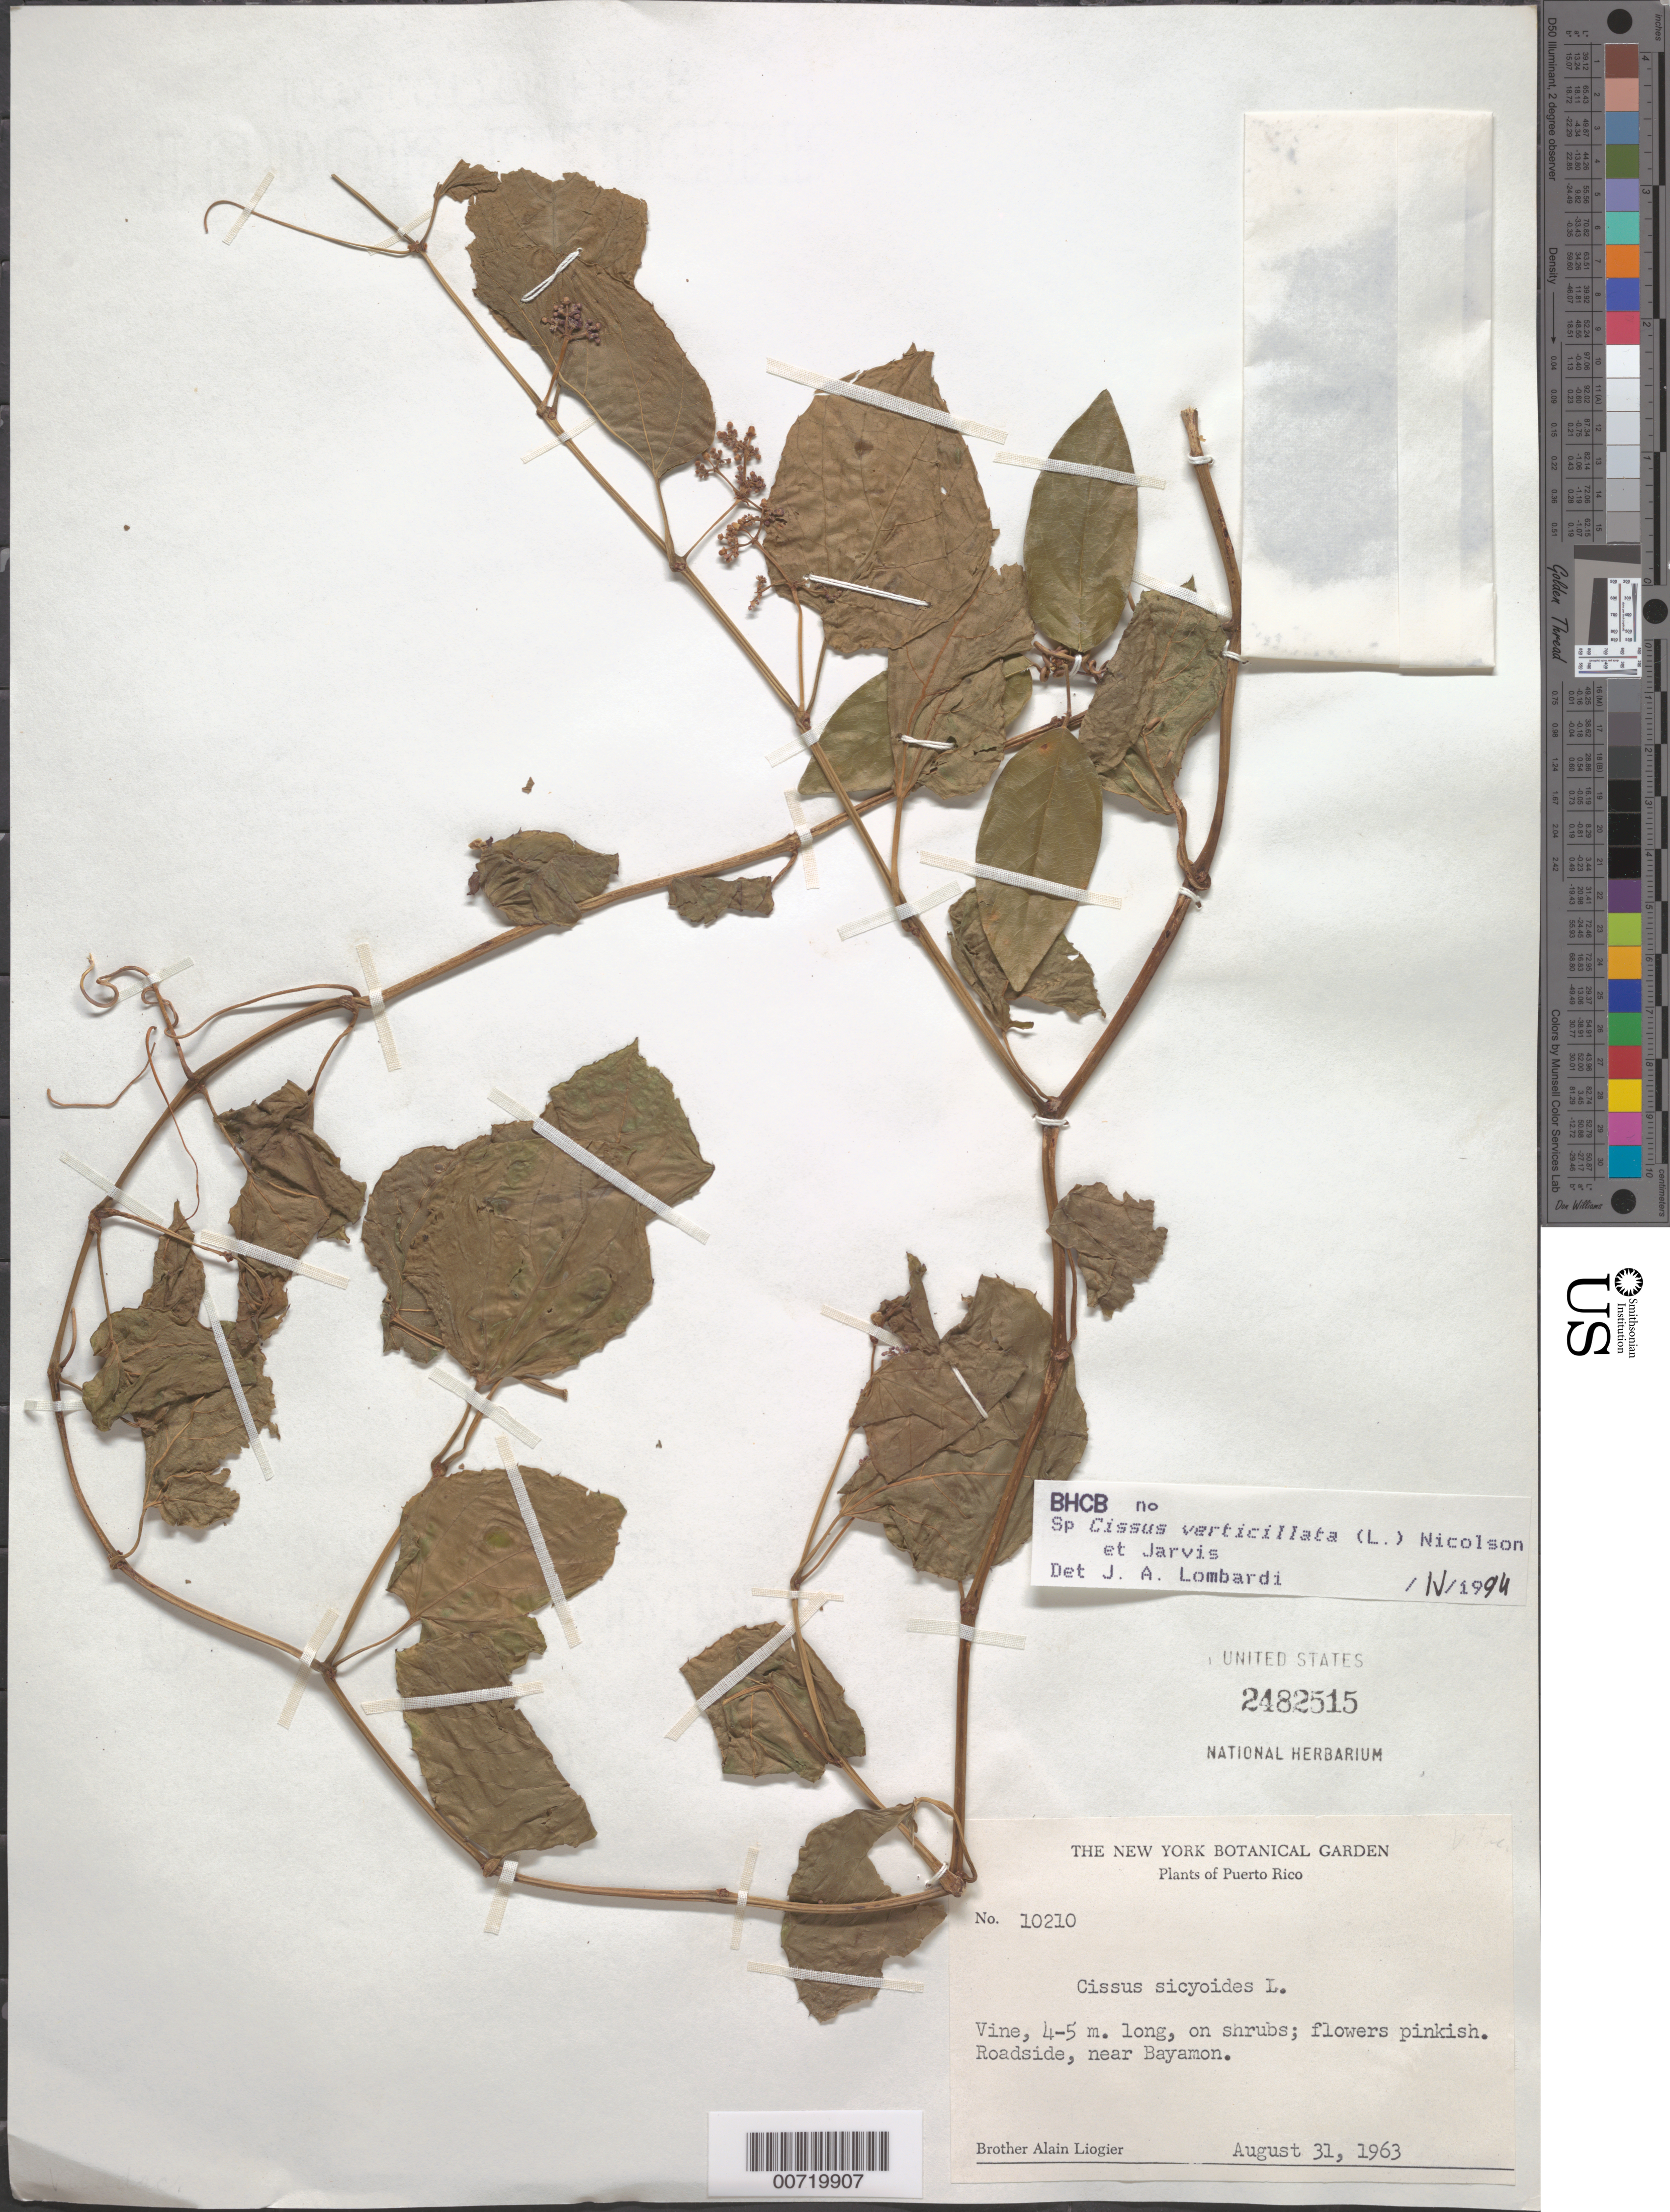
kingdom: Plantae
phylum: Tracheophyta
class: Magnoliopsida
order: Vitales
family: Vitaceae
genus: Cissus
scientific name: Cissus verticillata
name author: (L.) Nicolson & C.E. Jarvis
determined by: Lombardi, Julio A.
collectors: A. H. Liogier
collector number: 10210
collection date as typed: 31 Aug 1963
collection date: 1963-08-31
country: Puerto Rico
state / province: Bayamón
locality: Bayamon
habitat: Roadside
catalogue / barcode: US 2482515